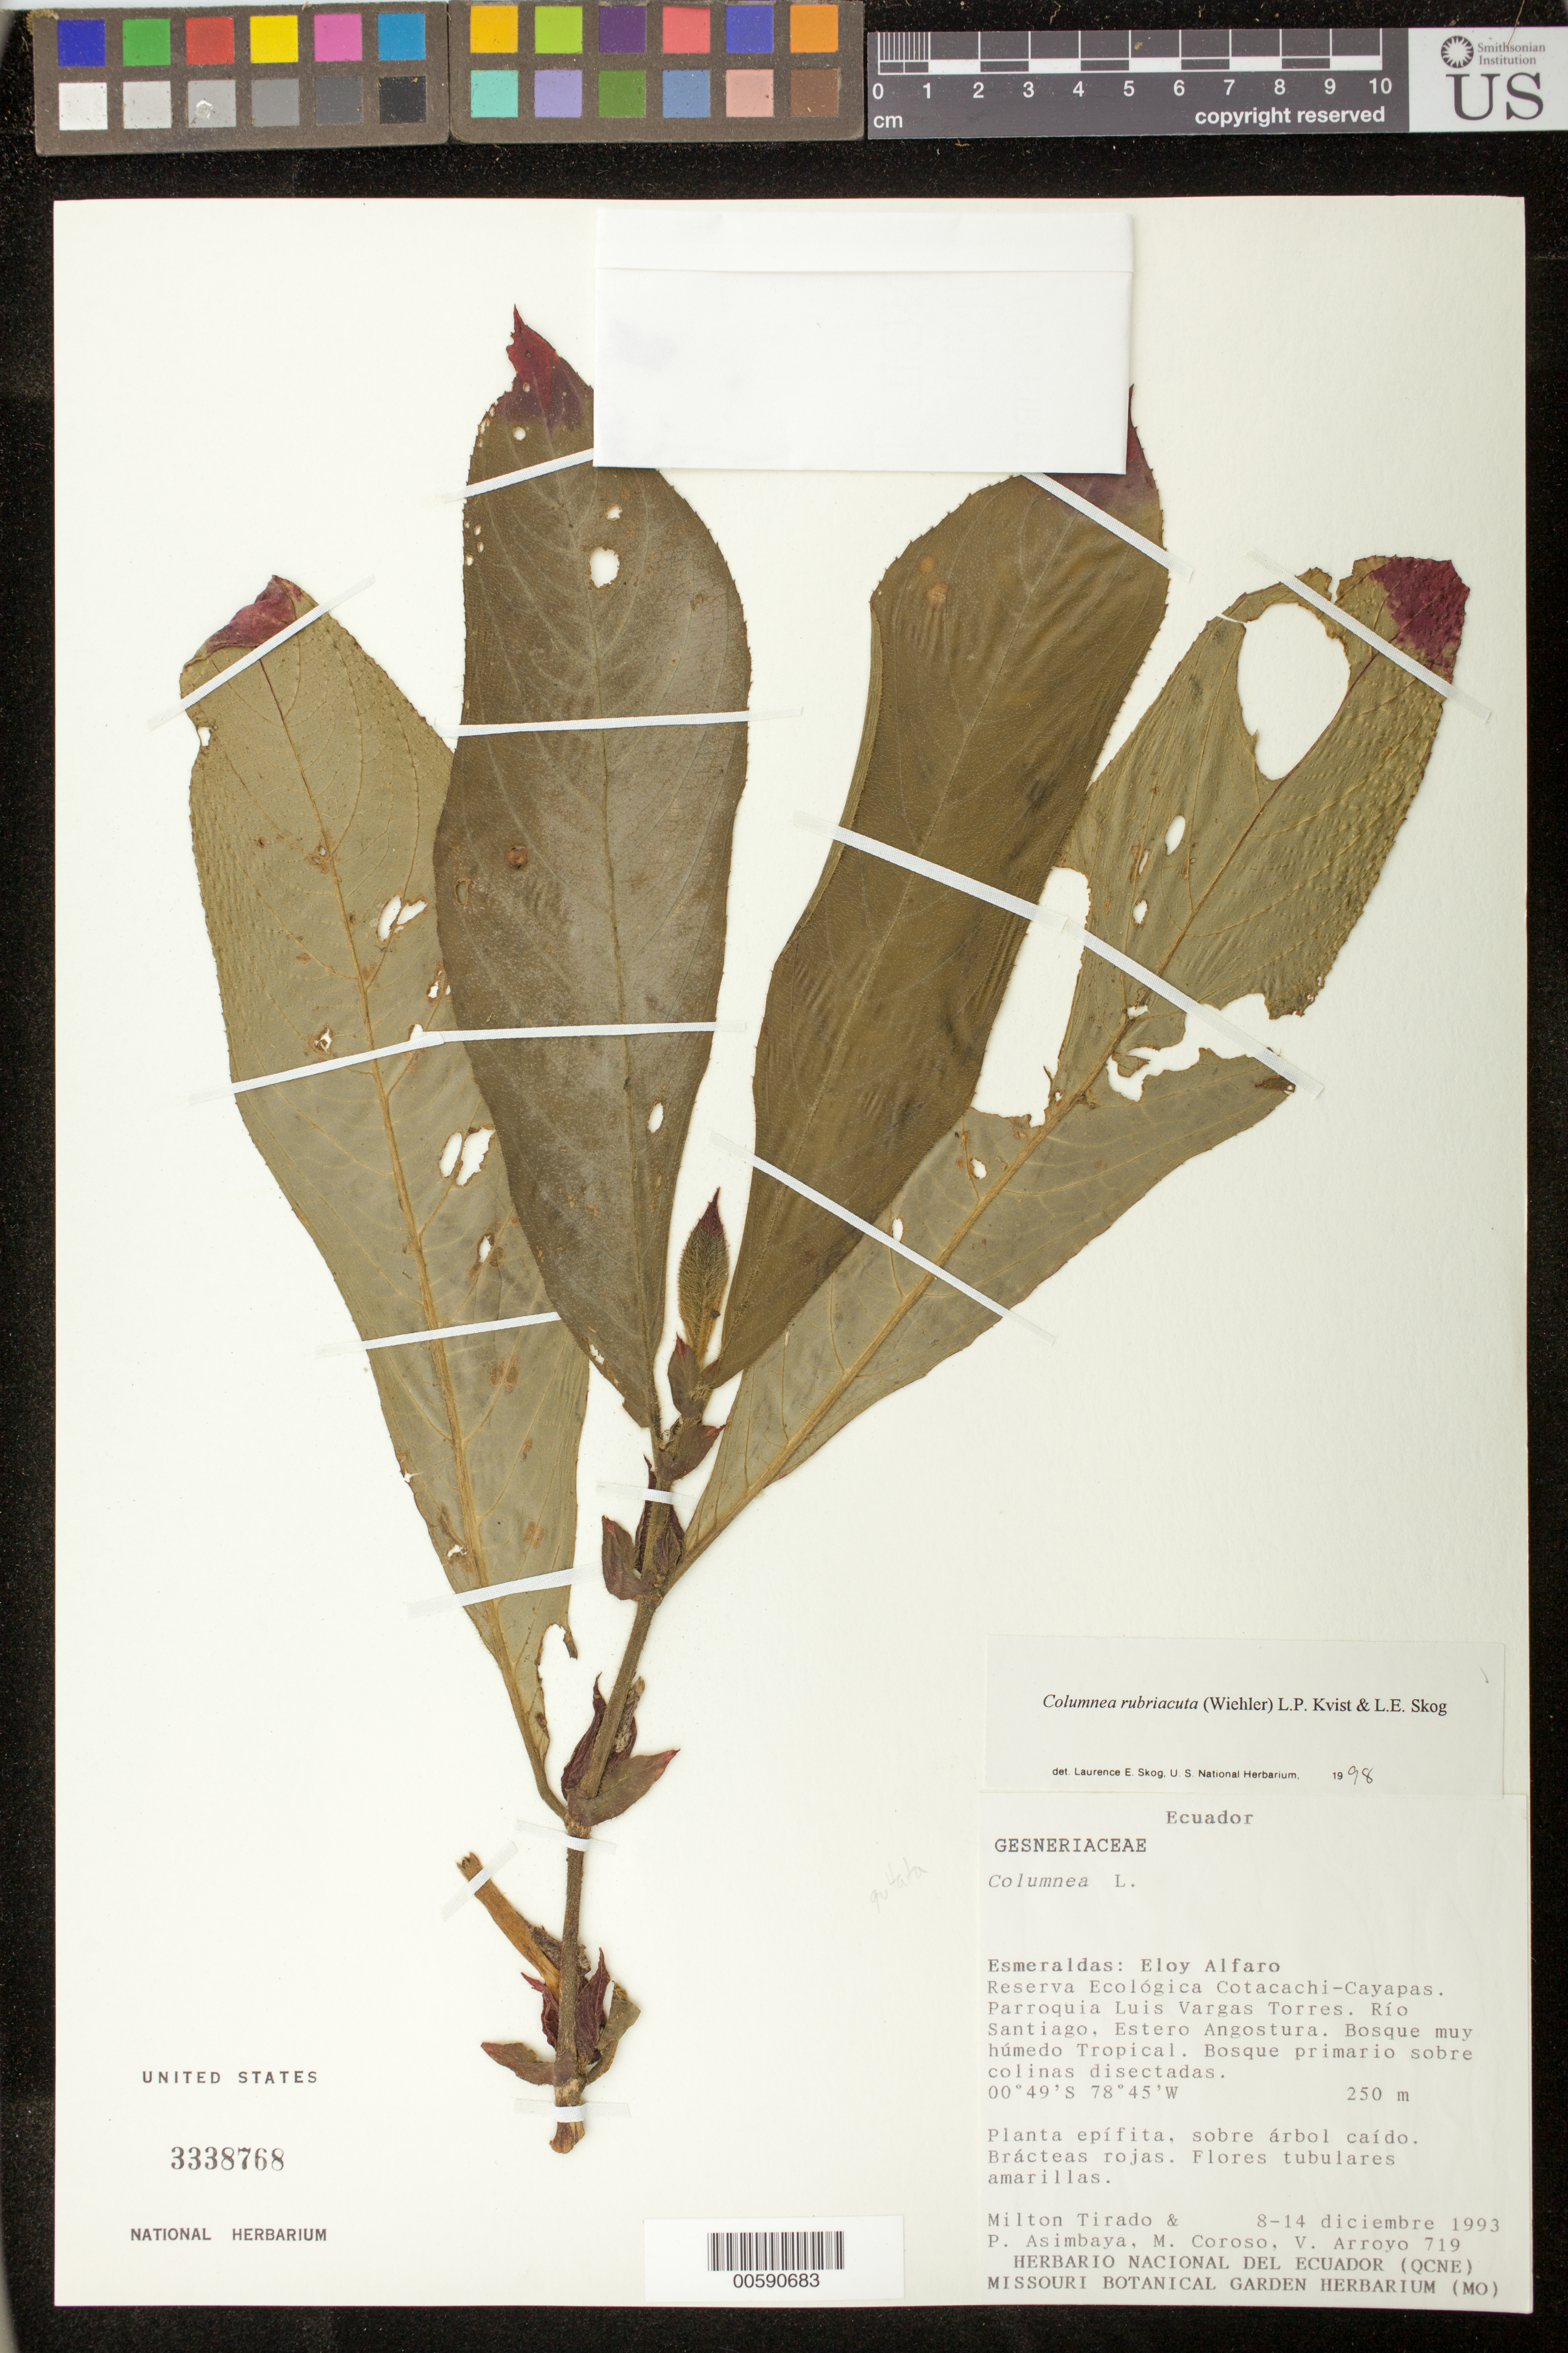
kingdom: Plantae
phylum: Tracheophyta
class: Magnoliopsida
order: Lamiales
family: Gesneriaceae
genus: Columnea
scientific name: Columnea rubriacuta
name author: (Wiehler) L.P. Kvist & L.E. Skog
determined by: Skog, Laurence E.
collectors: M. Tirado, P. Asimbaya, M. Coroso & J. Arroyo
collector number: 719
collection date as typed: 8-14 Dec 1993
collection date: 1993-12-08/1993-12-14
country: Ecuador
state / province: Esmeraldas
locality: Eloy Alfaro. Reserva Ecológica Cotacachi - Cayapas. Parroquia Luis Vargas Torres. Río Santiago, Estero Angostura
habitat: Bosque muy húmedo Tropical. Bosque primario sobre colinas disectadas. Planta de sotobosque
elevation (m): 250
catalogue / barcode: US 3338768